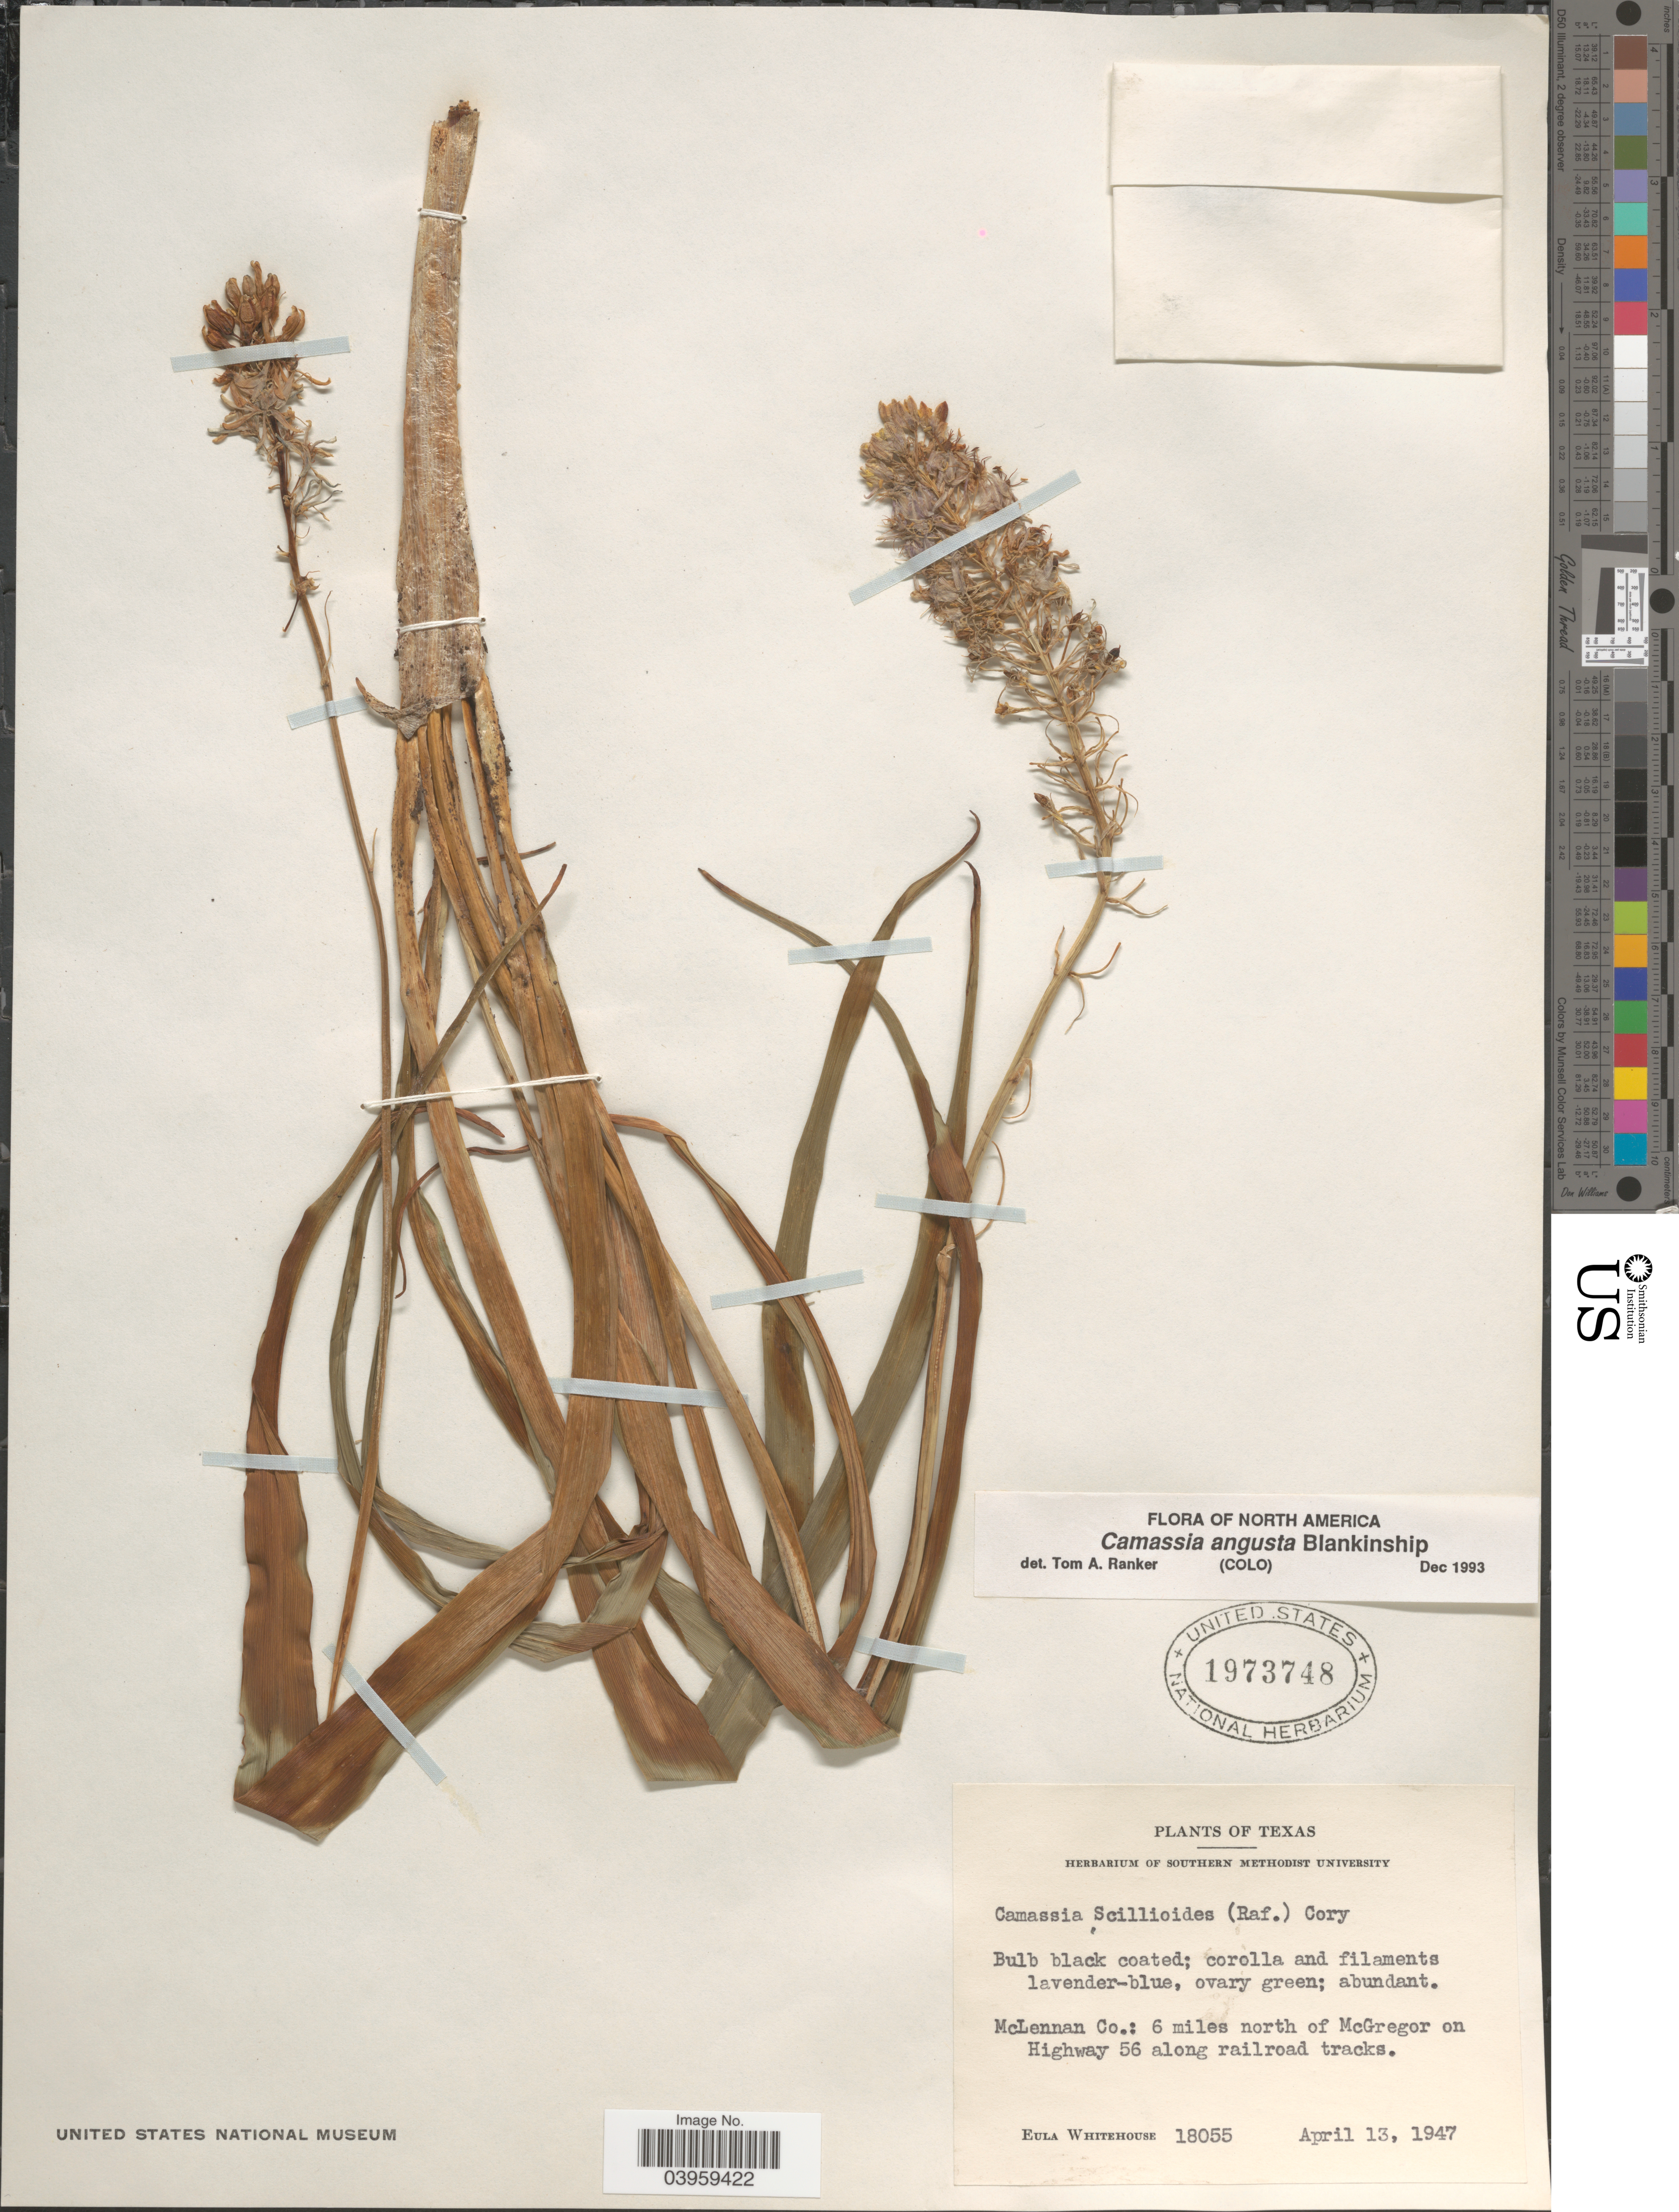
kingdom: Plantae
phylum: Tracheophyta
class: Liliopsida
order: Asparagales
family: Asparagaceae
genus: Camassia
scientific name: Camassia angusta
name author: (Engelm.) Blank.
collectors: E. Whitehouse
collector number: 18055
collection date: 1947-04-13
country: United States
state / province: Texas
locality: McLennan Co.: 6 miles north of McGregor on Highway 56 along railroad tracks.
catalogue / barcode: US 1973748